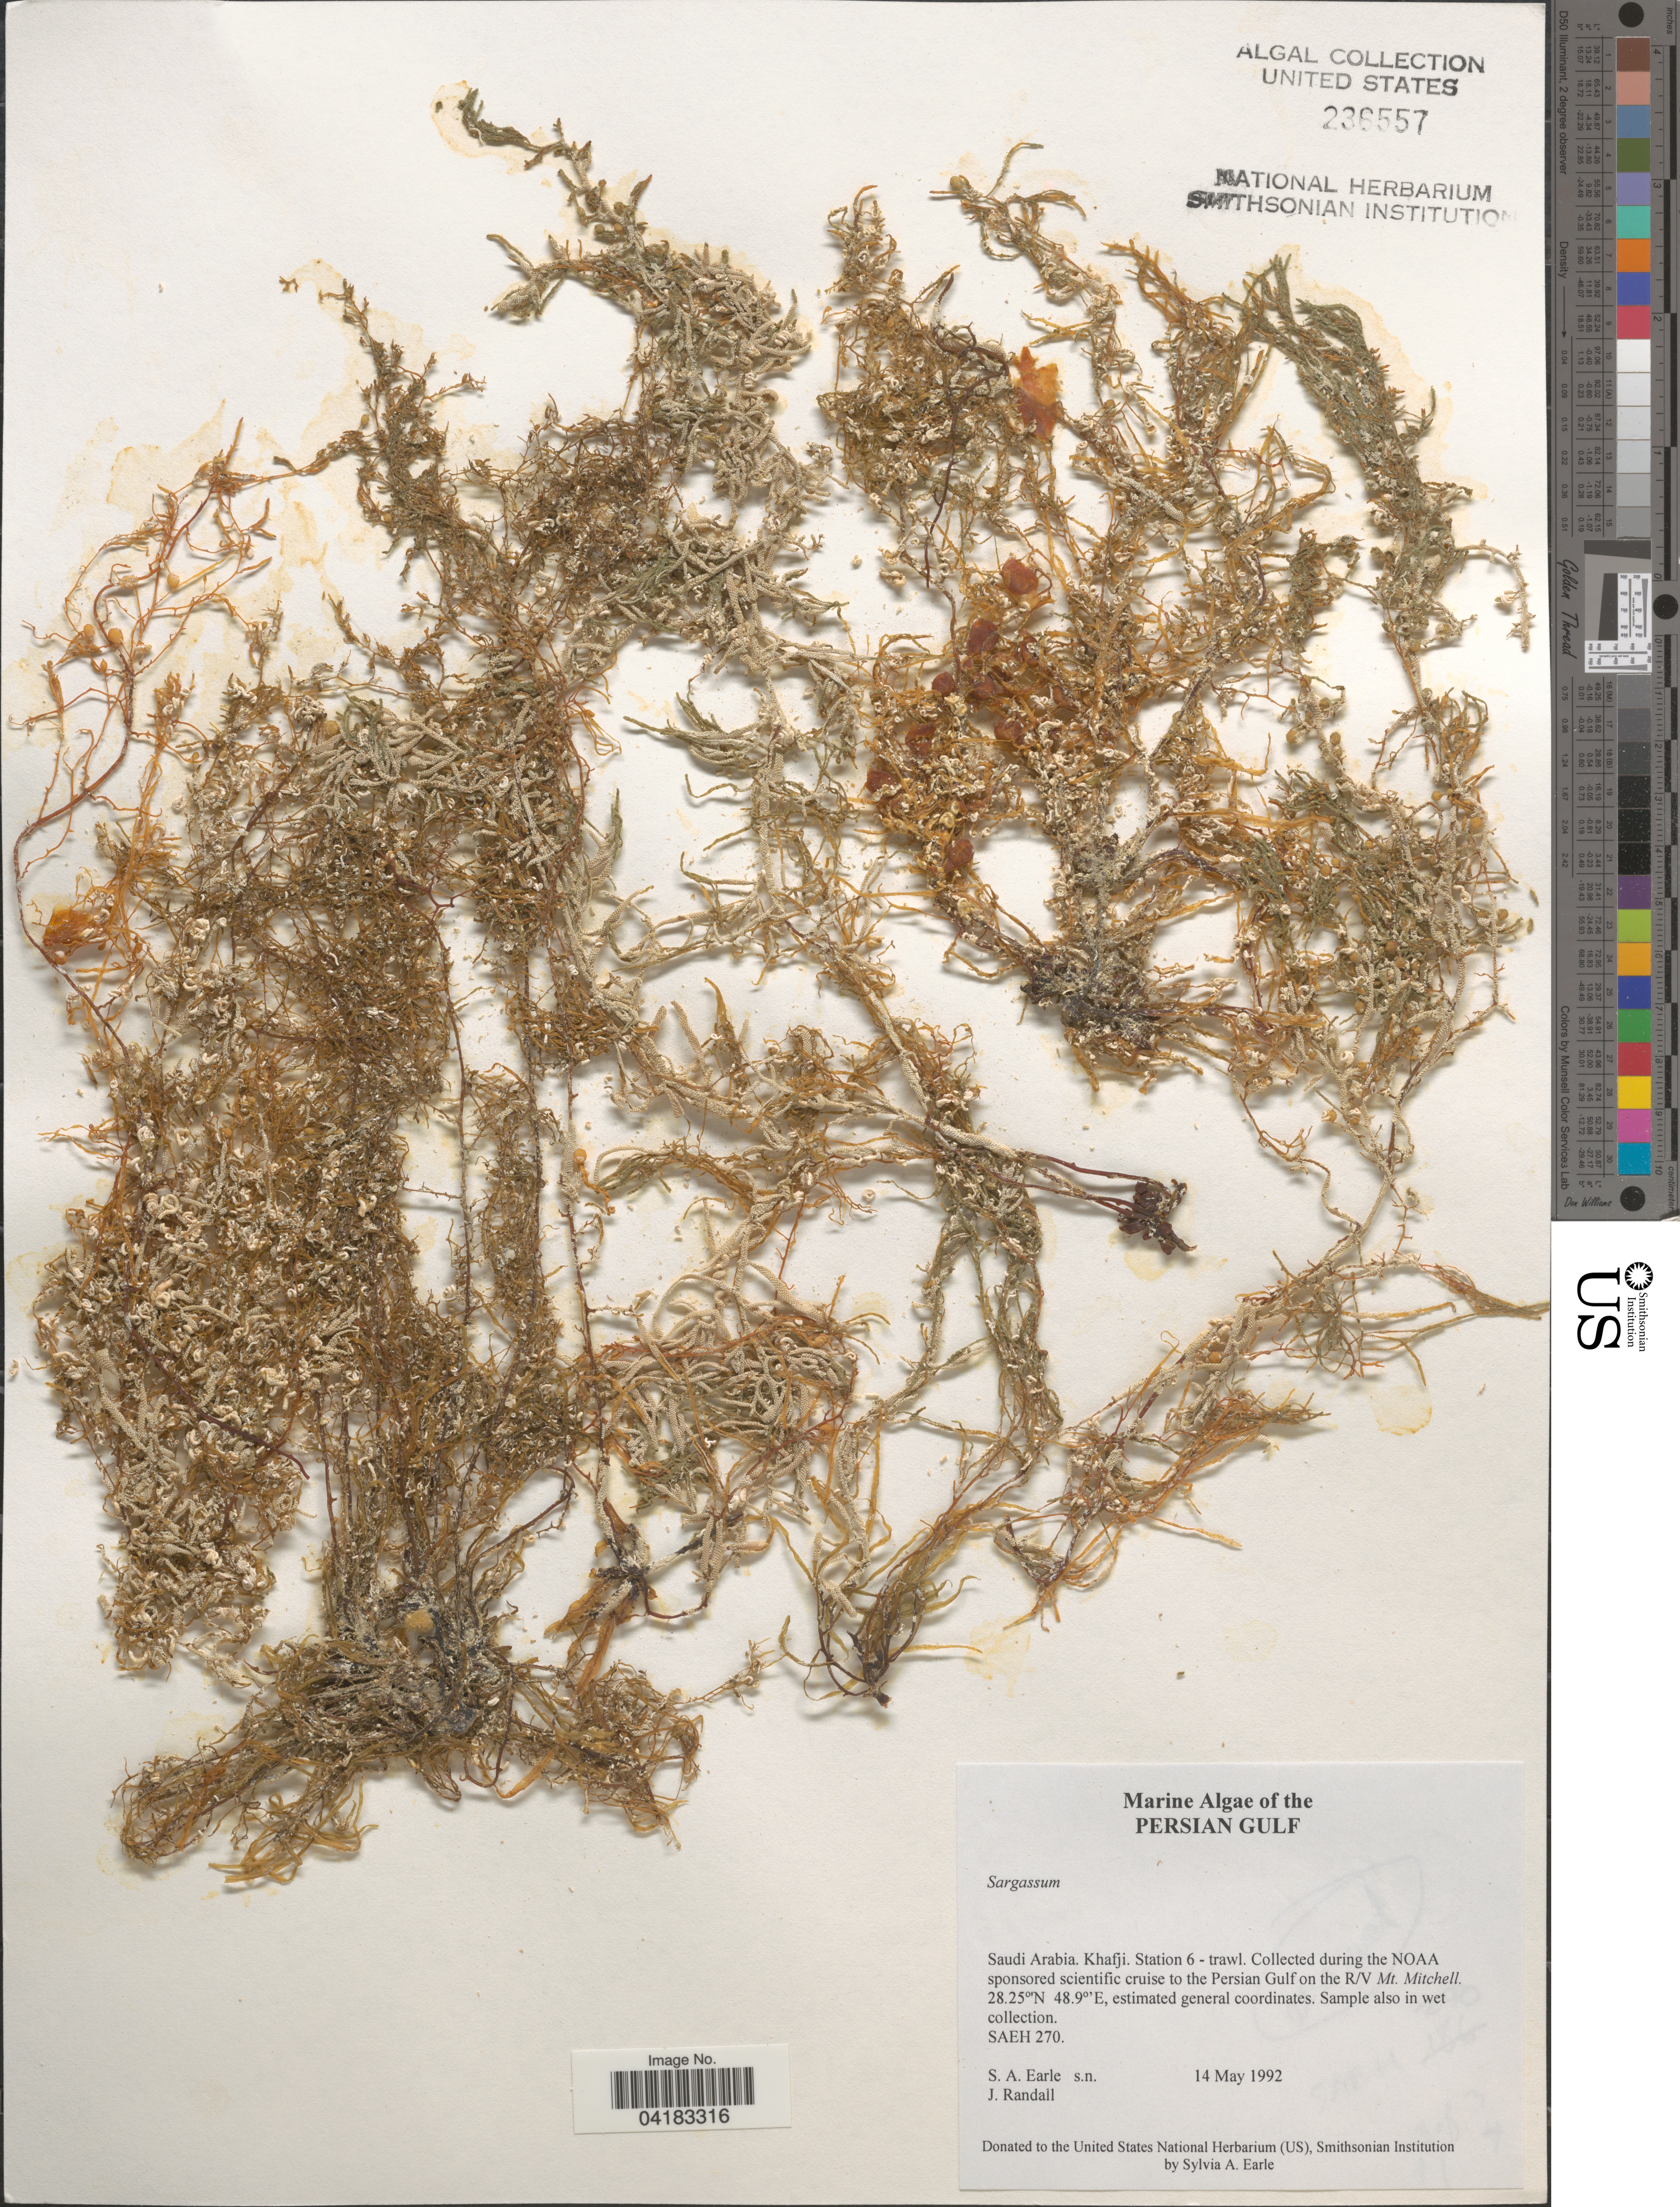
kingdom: Chromista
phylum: Ochrophyta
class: Phaeophyceae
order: Fucales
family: Sargassaceae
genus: Sargassum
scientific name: Sargassum sp.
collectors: S. A. Earle & J. Randall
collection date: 1992-05-14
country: Saudi Arabia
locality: Persian Gulf. Salaman (port). Khafji. Station 6 - trawl. Collected during the NOAA sponsored scientific cruise to the Persian Gulf on the R/V Mt. Mitchell. SAEH 270.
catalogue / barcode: US 236557